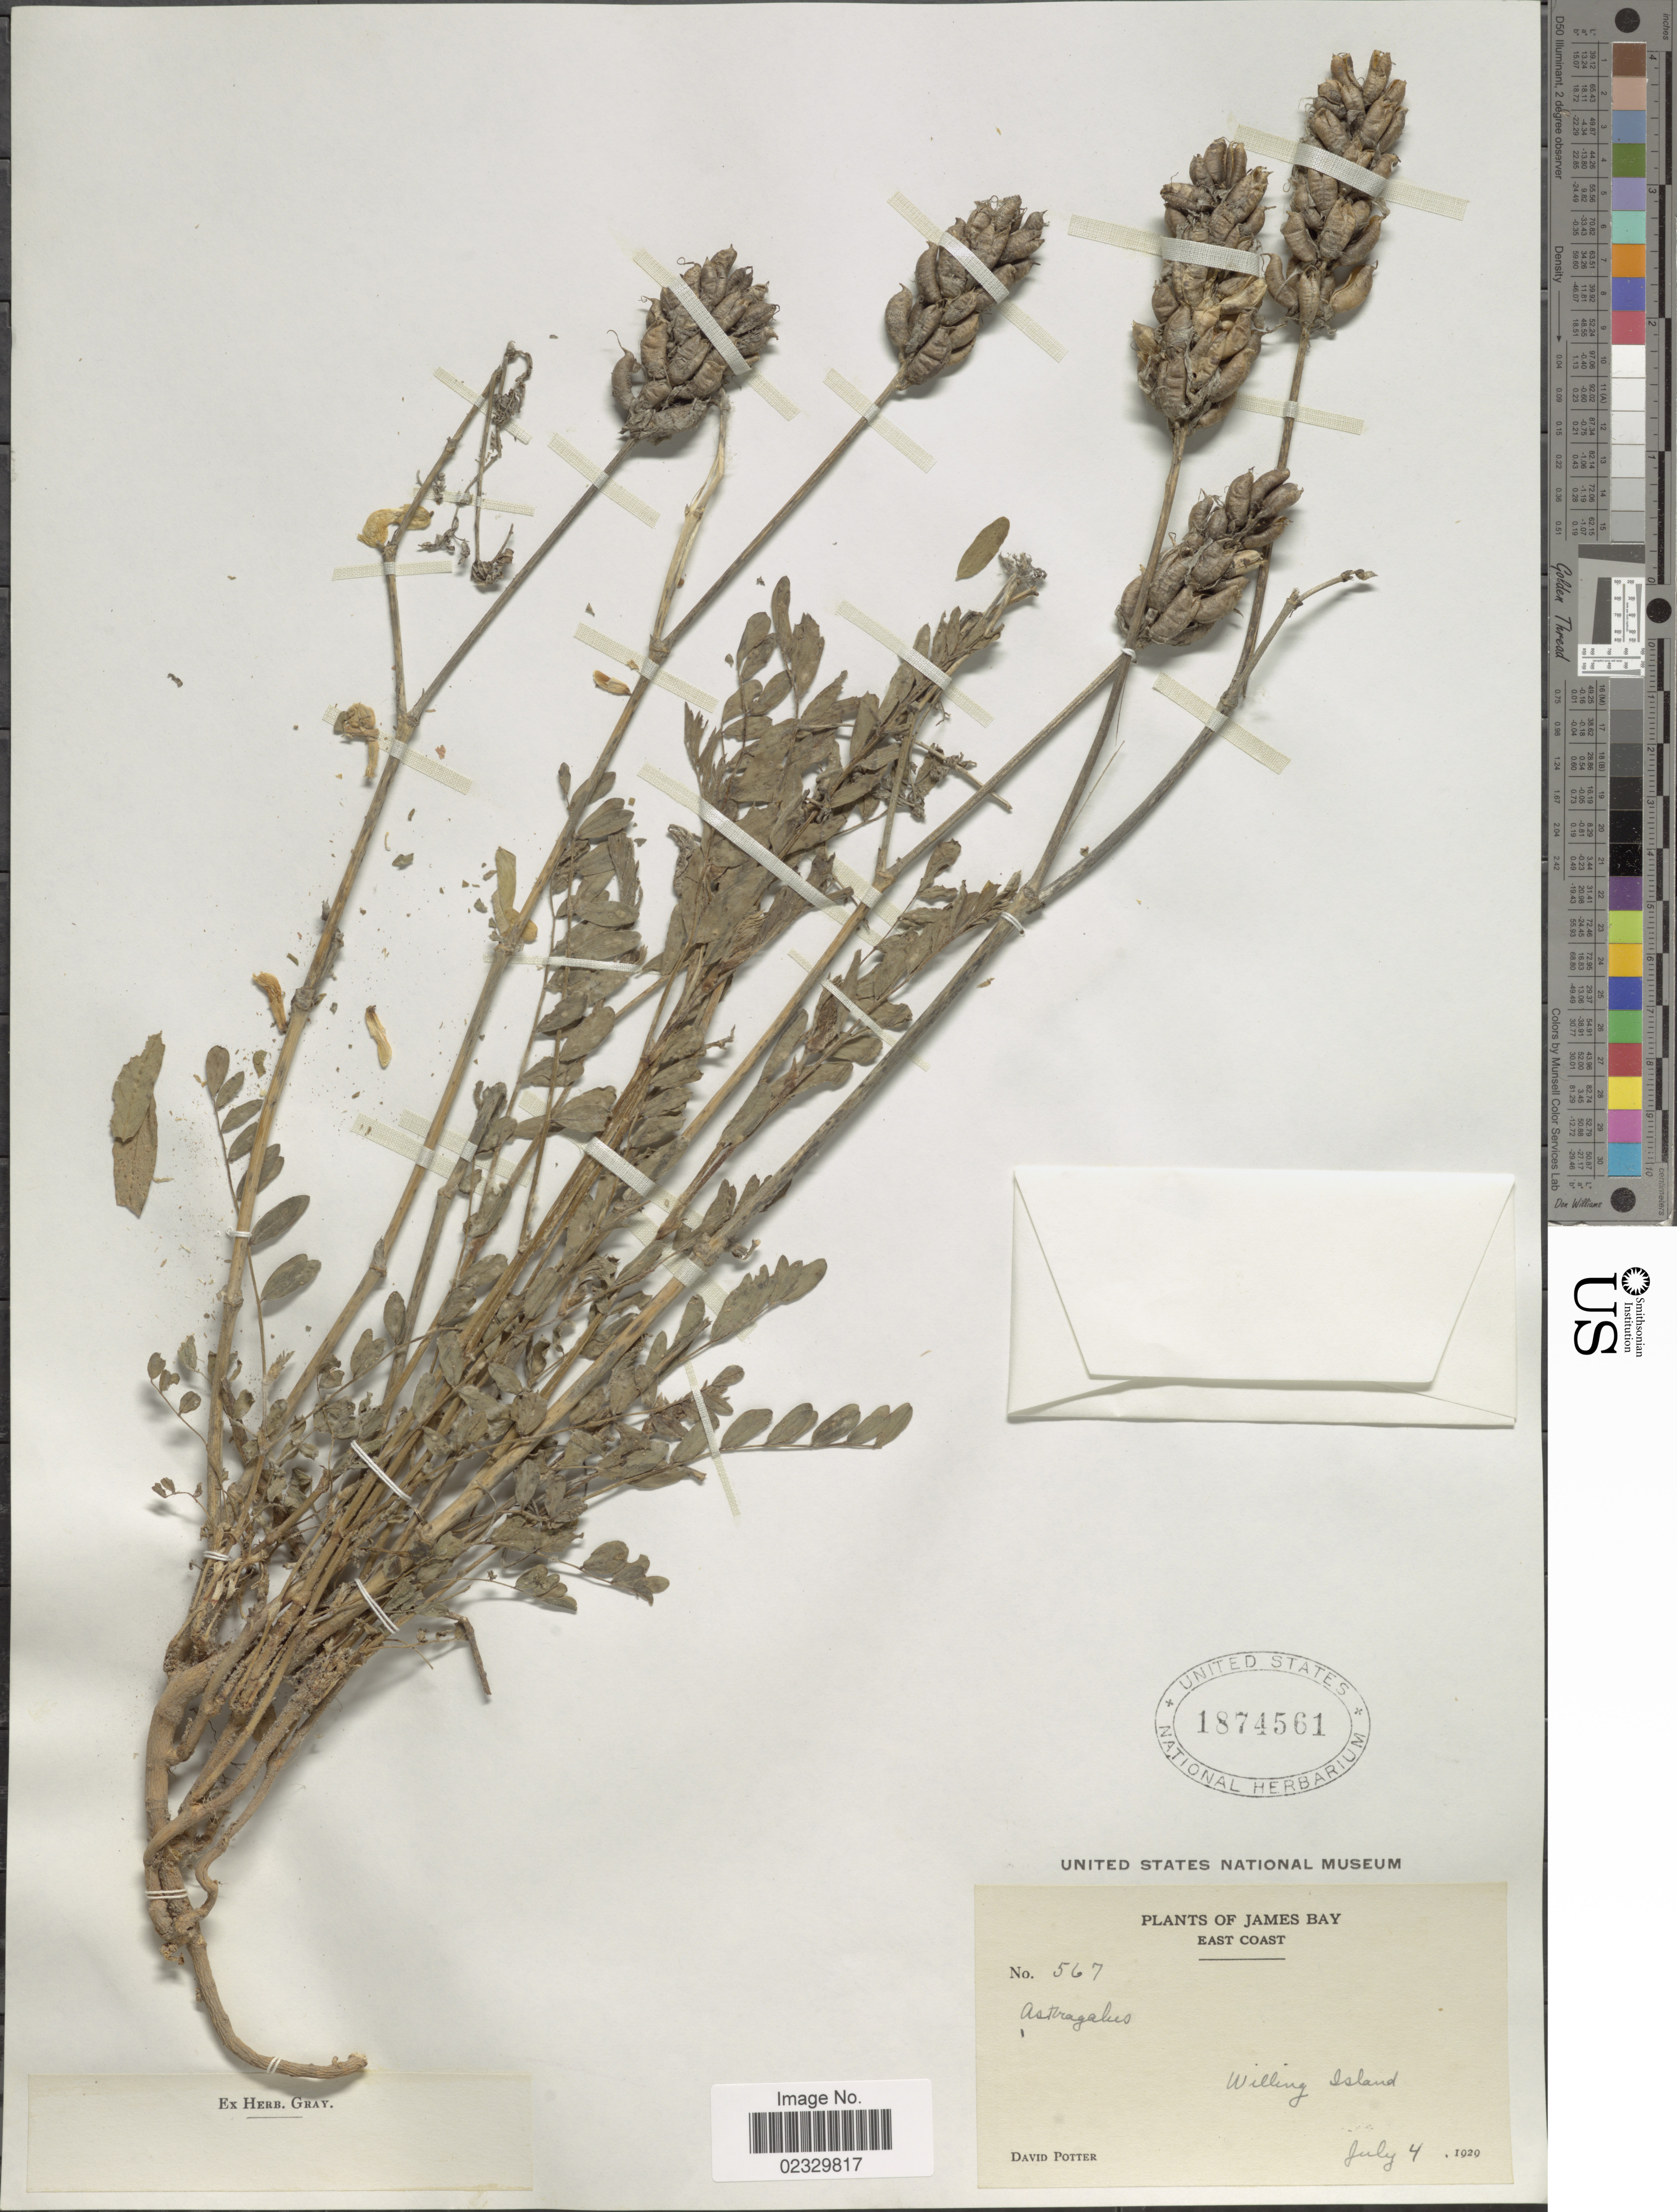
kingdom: Plantae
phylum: Tracheophyta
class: Magnoliopsida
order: Fabales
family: Fabaceae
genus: Astragalus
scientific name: Astragalus canadensis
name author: L.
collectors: D. Potter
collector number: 567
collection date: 1929-07-04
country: Canada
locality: James Bay, East Coast, Willing Island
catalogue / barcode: US 1874561